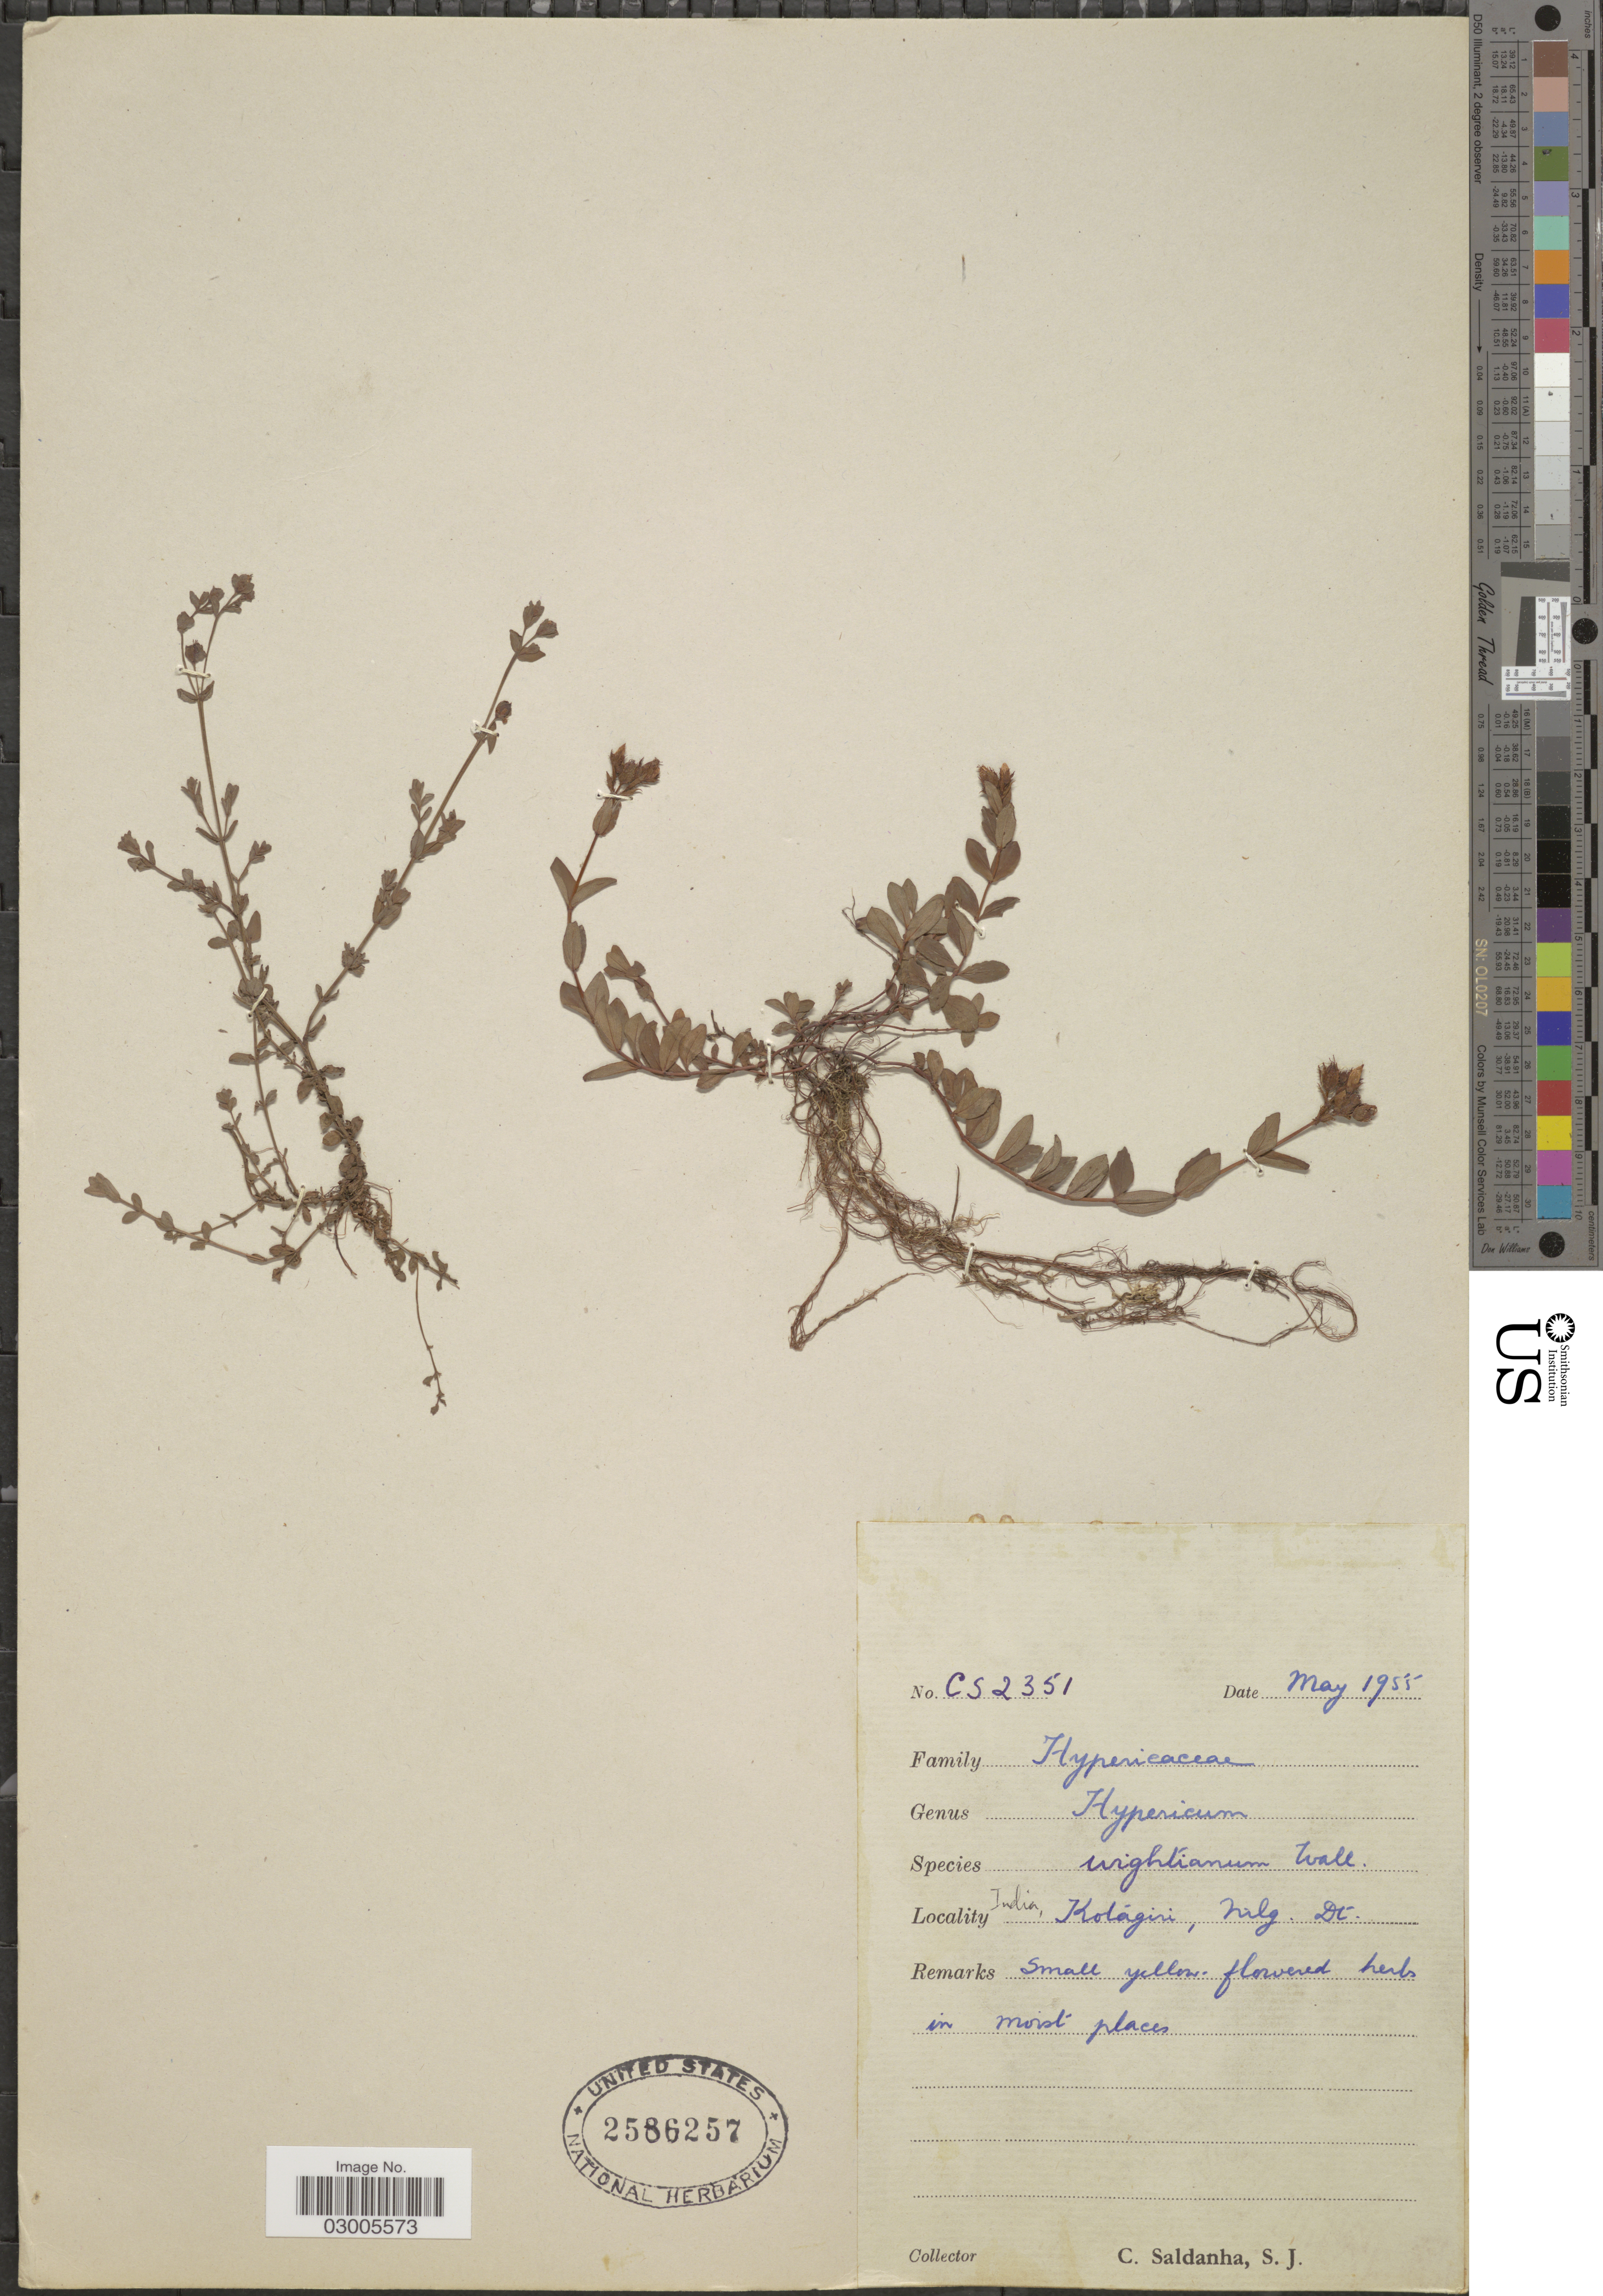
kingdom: Plantae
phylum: Tracheophyta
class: Magnoliopsida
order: Malpighiales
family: Hypericaceae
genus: Hypericum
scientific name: Hypericum wightianum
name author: Wall. ex Wight & Arn.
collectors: C. Saldanha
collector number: CS2351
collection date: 1955-05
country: India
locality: Kolágiri, Nilg. Dt.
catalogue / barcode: US 2586257